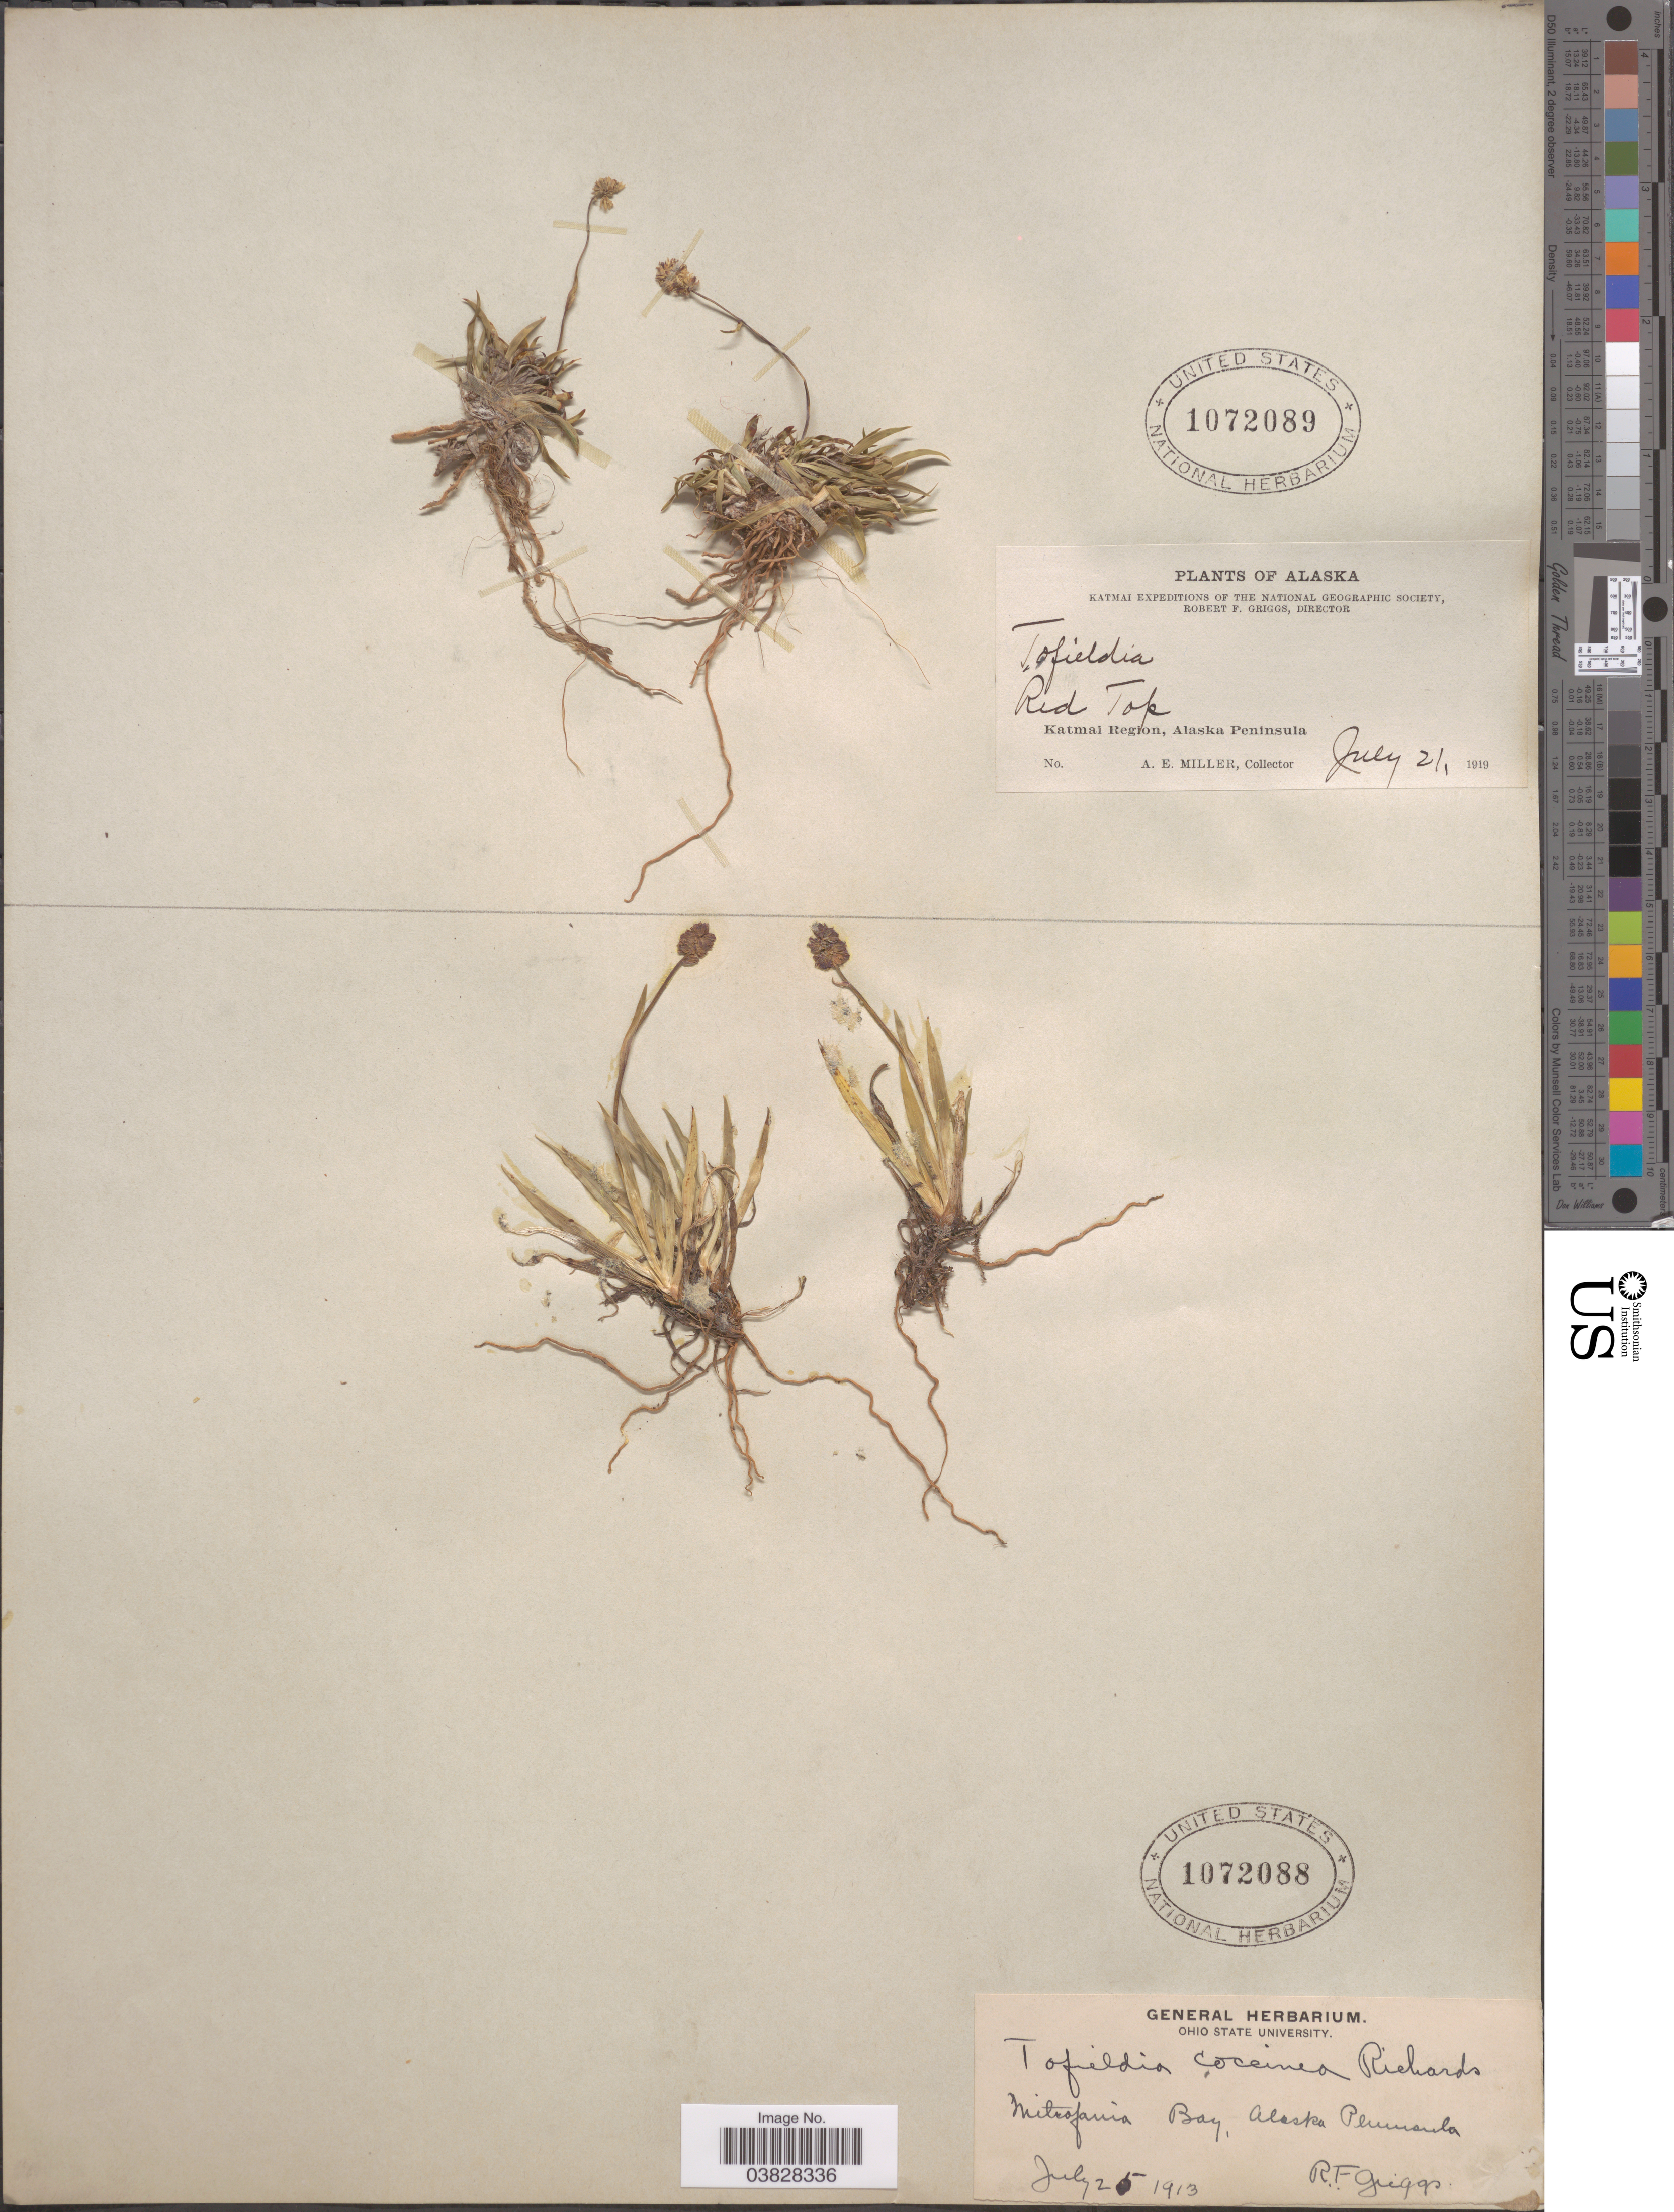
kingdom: Plantae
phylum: Tracheophyta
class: Liliopsida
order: Alismatales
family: Tofieldiaceae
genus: Tofieldia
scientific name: Tofieldia coccinea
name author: Richardson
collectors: A. E. Miller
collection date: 1919-07-21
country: United States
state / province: Alaska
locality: Red Top. Katmai Region, Alaska Peninsula.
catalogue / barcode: US 1072089